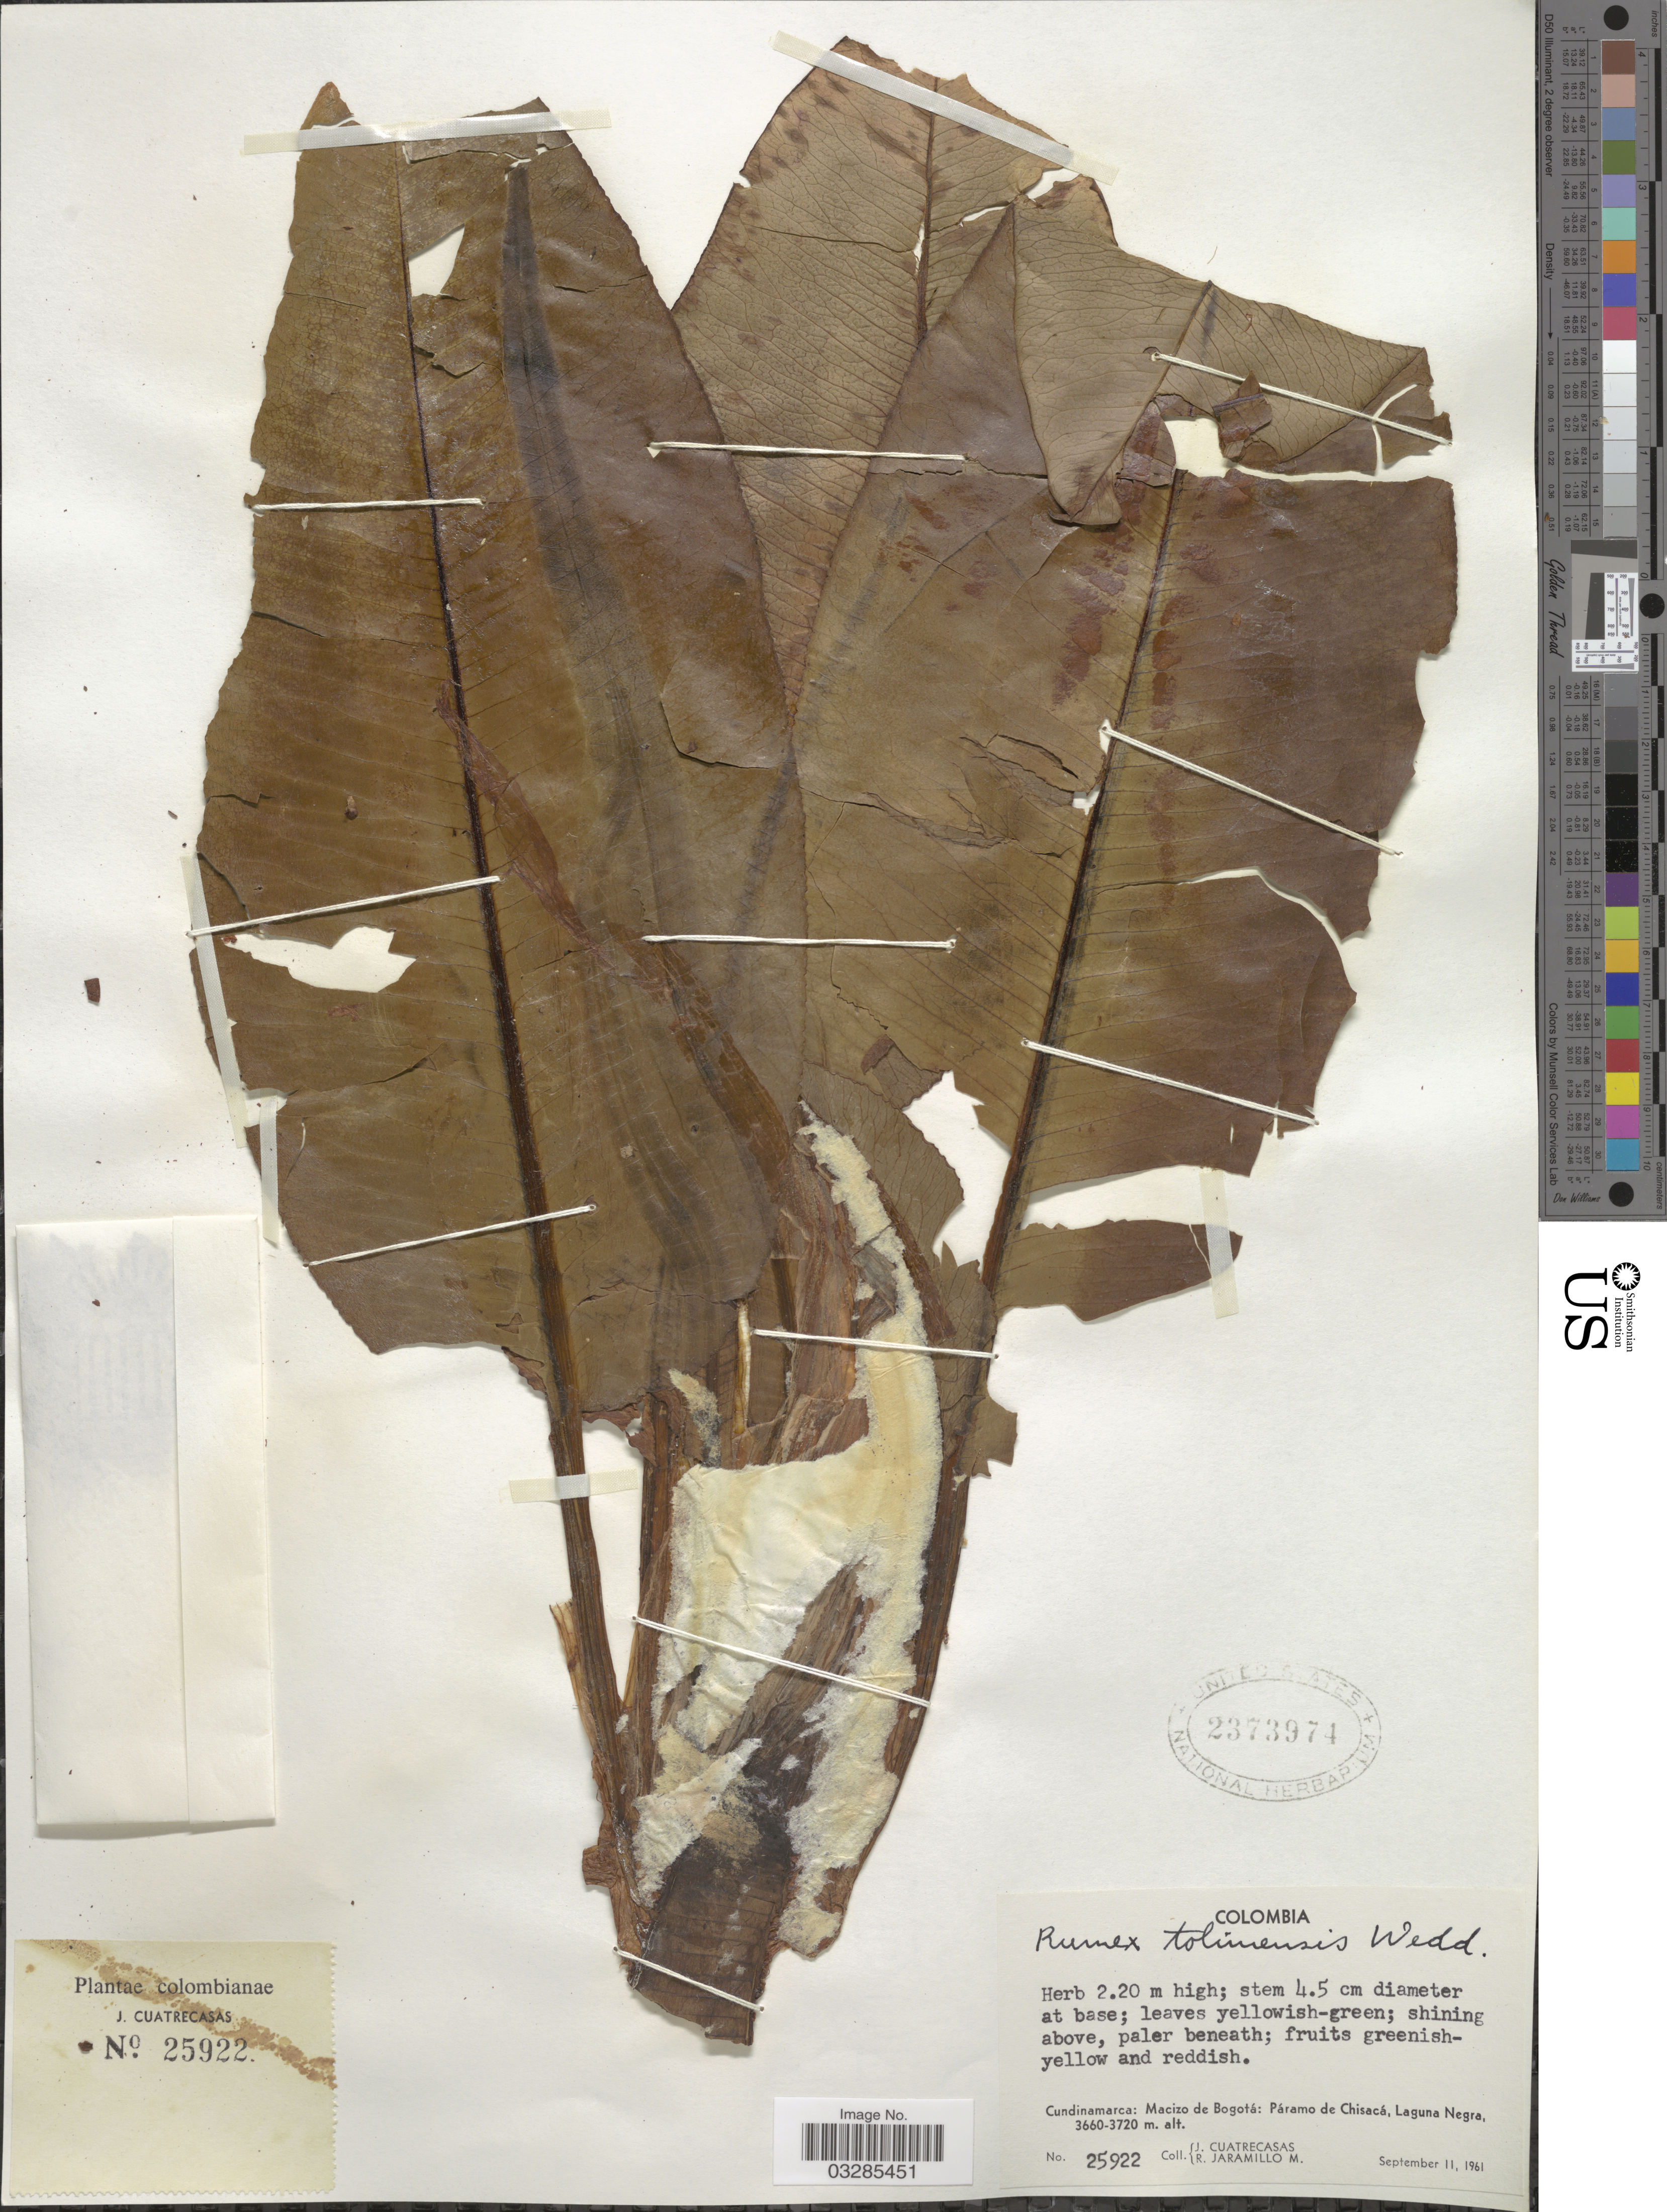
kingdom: Plantae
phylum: Tracheophyta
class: Magnoliopsida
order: Caryophyllales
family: Polygonaceae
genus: Rumex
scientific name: Rumex tolimensis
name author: Wedd.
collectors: J. Cuatrecasas & R. Jaramillo M.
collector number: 25922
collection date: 1961-09-11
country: Colombia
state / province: Cundinamarca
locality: Macizo de Bogotá: Páramo de Chisacá, Laguna Negra.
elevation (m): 3660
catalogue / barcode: US 2372974